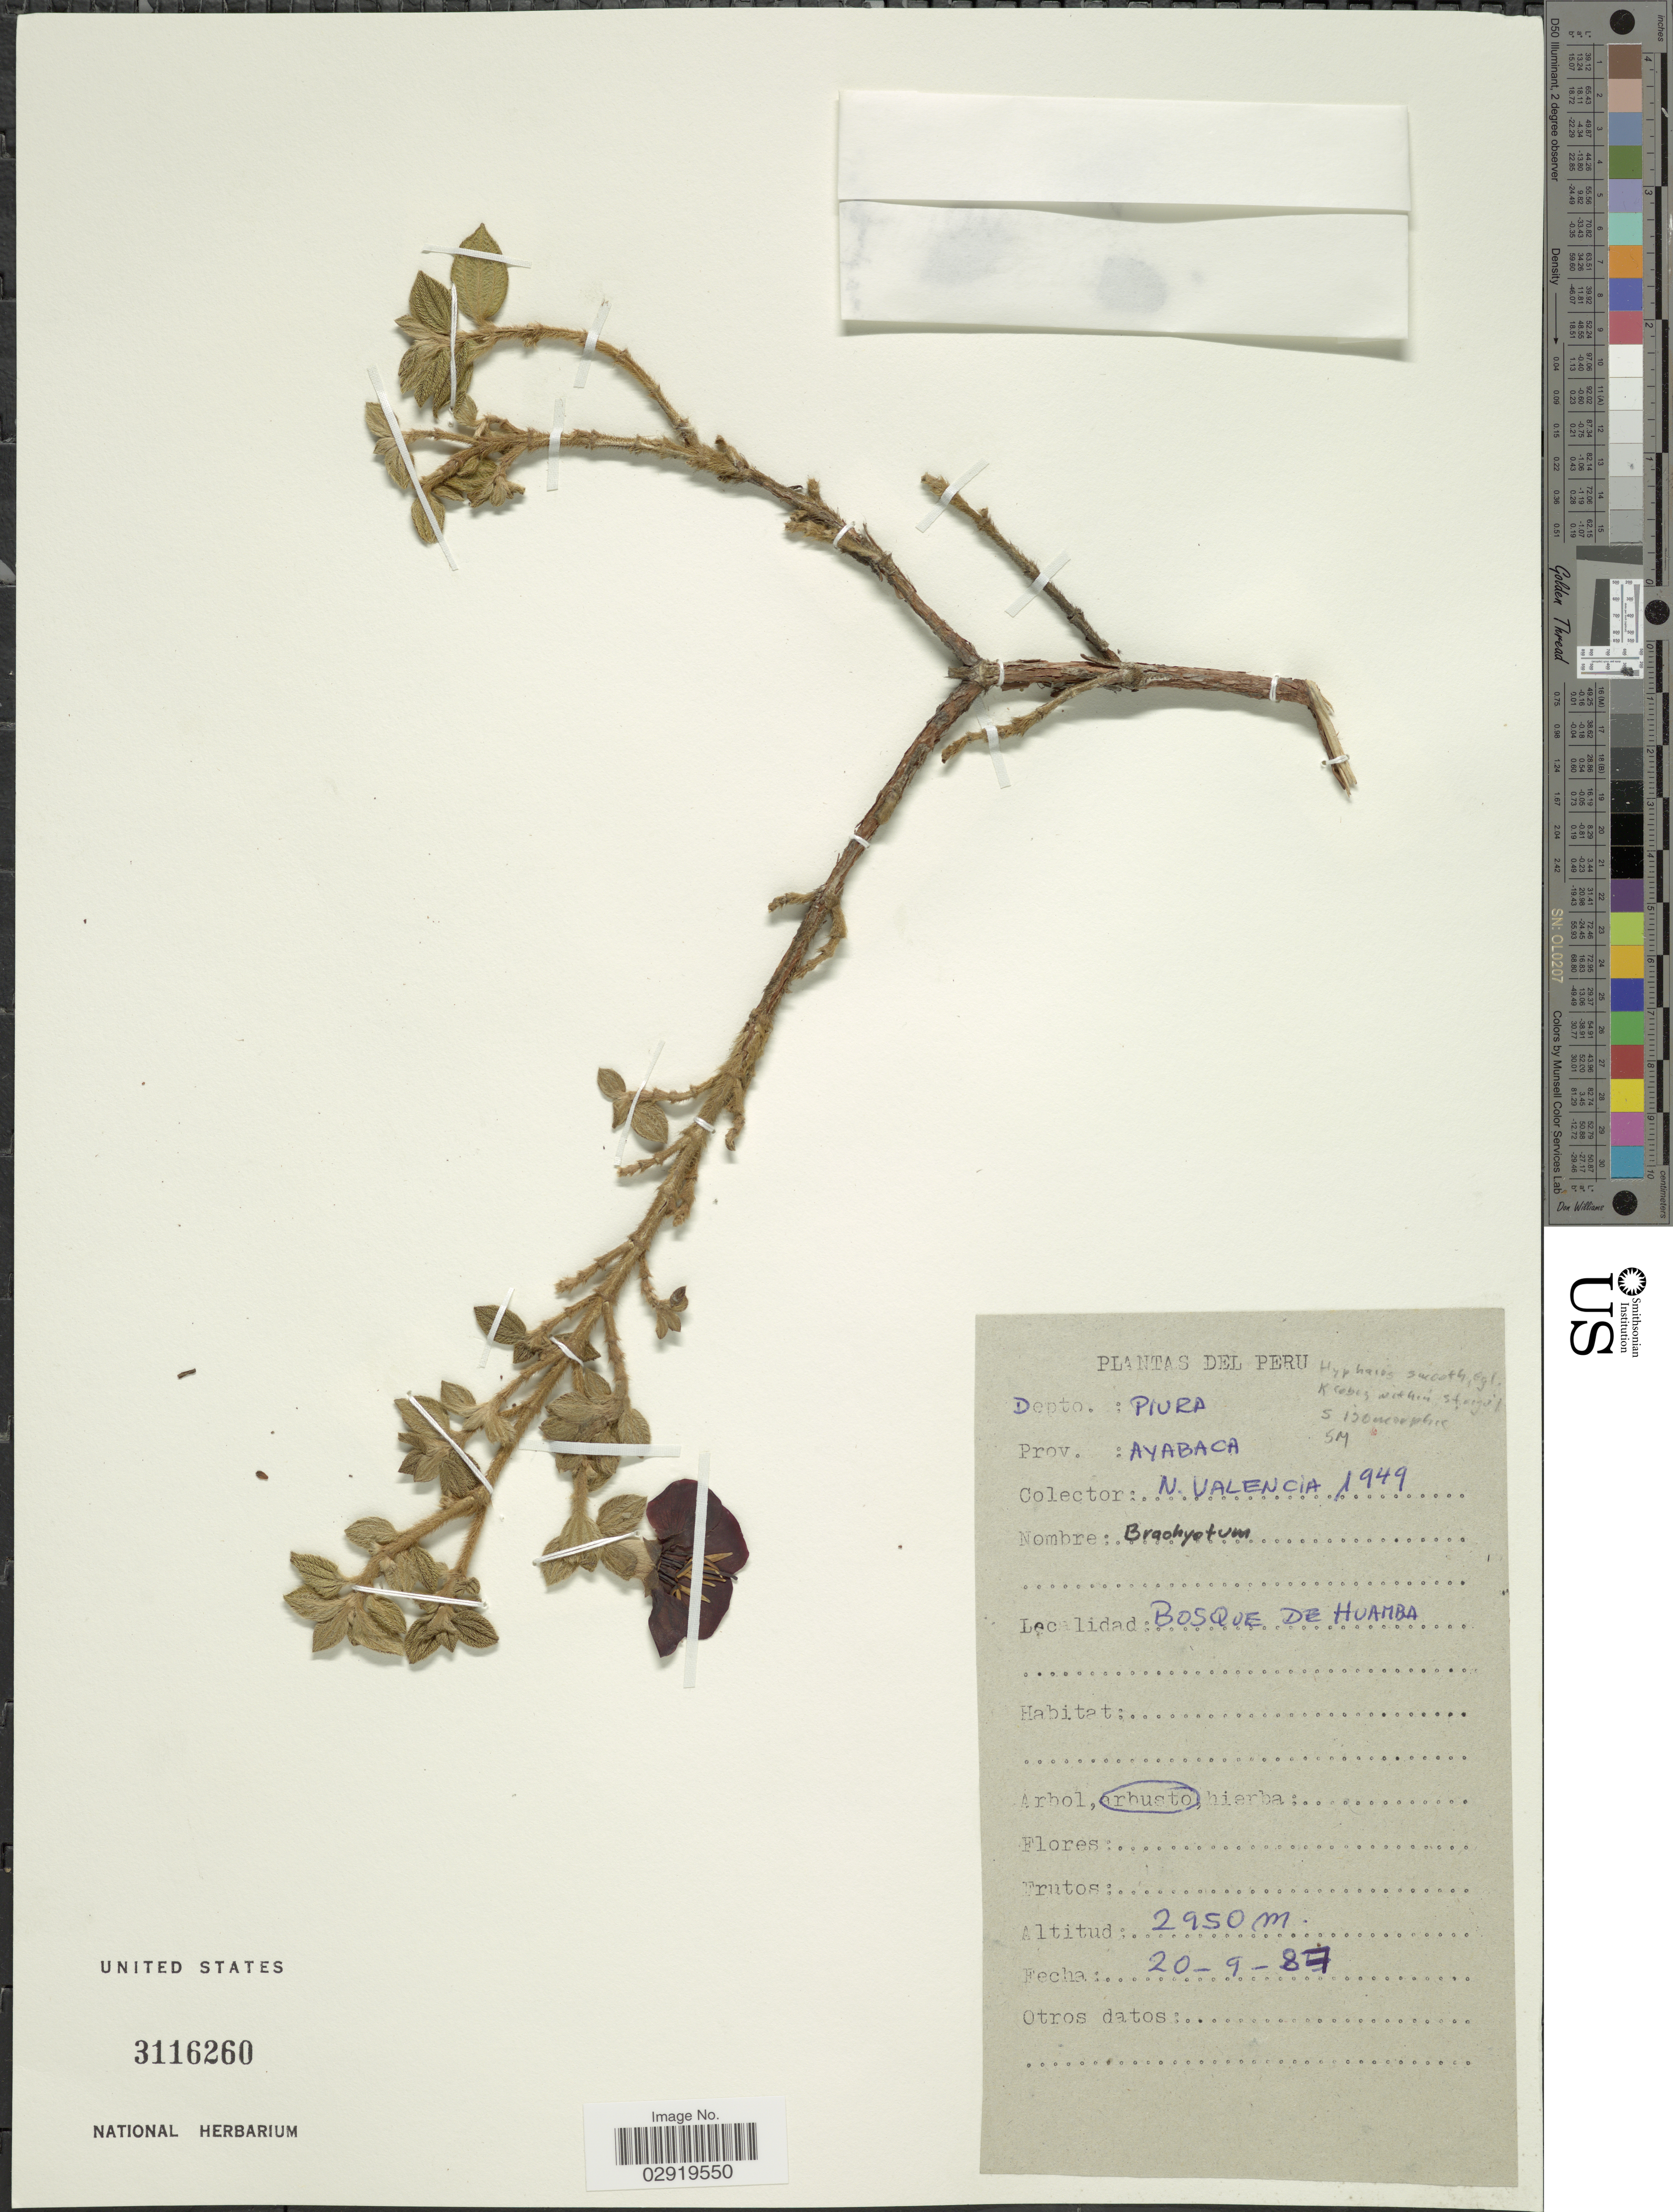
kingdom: Plantae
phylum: Tracheophyta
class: Magnoliopsida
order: Myrtales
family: Melastomataceae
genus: Brachyotum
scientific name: Brachyotum sp.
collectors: N. Valencia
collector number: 1949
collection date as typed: Transcribed d/m/y: 20/9/87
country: Peru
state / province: Piura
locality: Depto.: Piura. Prov.: Ayabaca. Bosque de Huamba.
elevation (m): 2950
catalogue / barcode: US 3116260